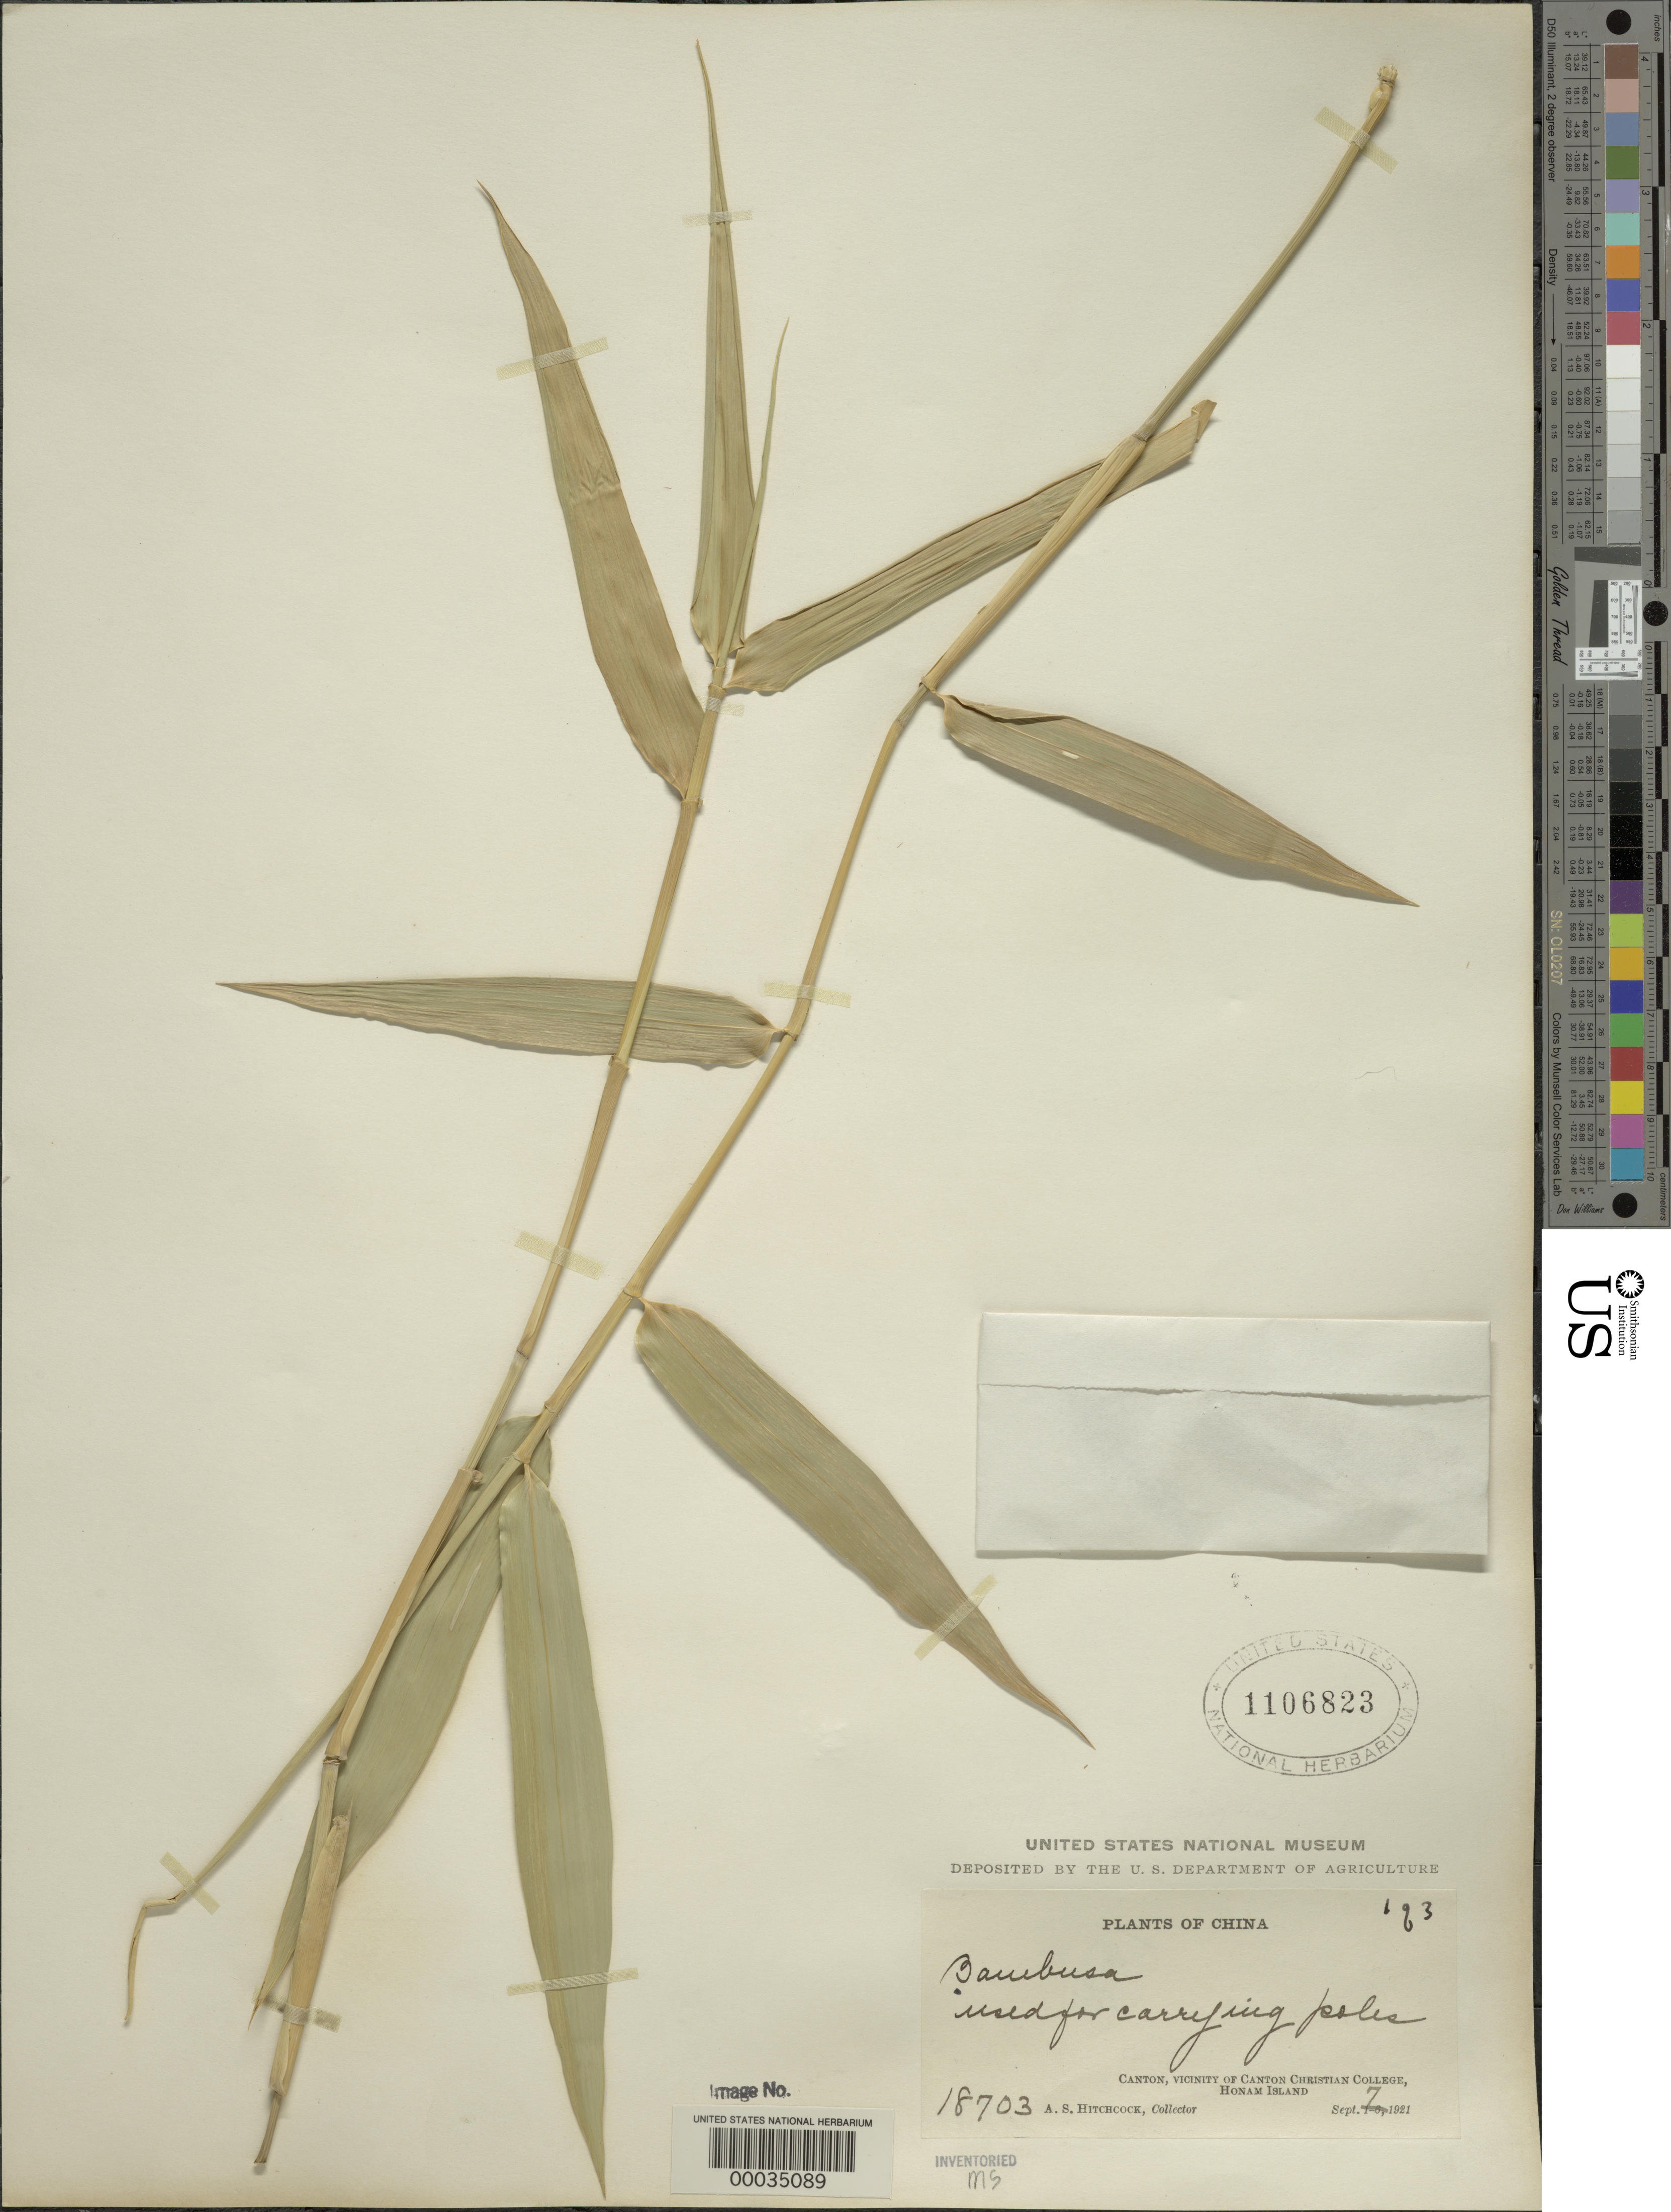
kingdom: Plantae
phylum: Tracheophyta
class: Liliopsida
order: Poales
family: Poaceae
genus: Bambusa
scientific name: Bambusa vulgaris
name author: Schrad. ex J.C. Wendl.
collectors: A. S. Hitchcock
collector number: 18703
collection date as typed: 07 Sep 1921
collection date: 1921-09-07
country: China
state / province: Guangdong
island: Honam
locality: Canton, honam isl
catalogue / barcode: US 1106823